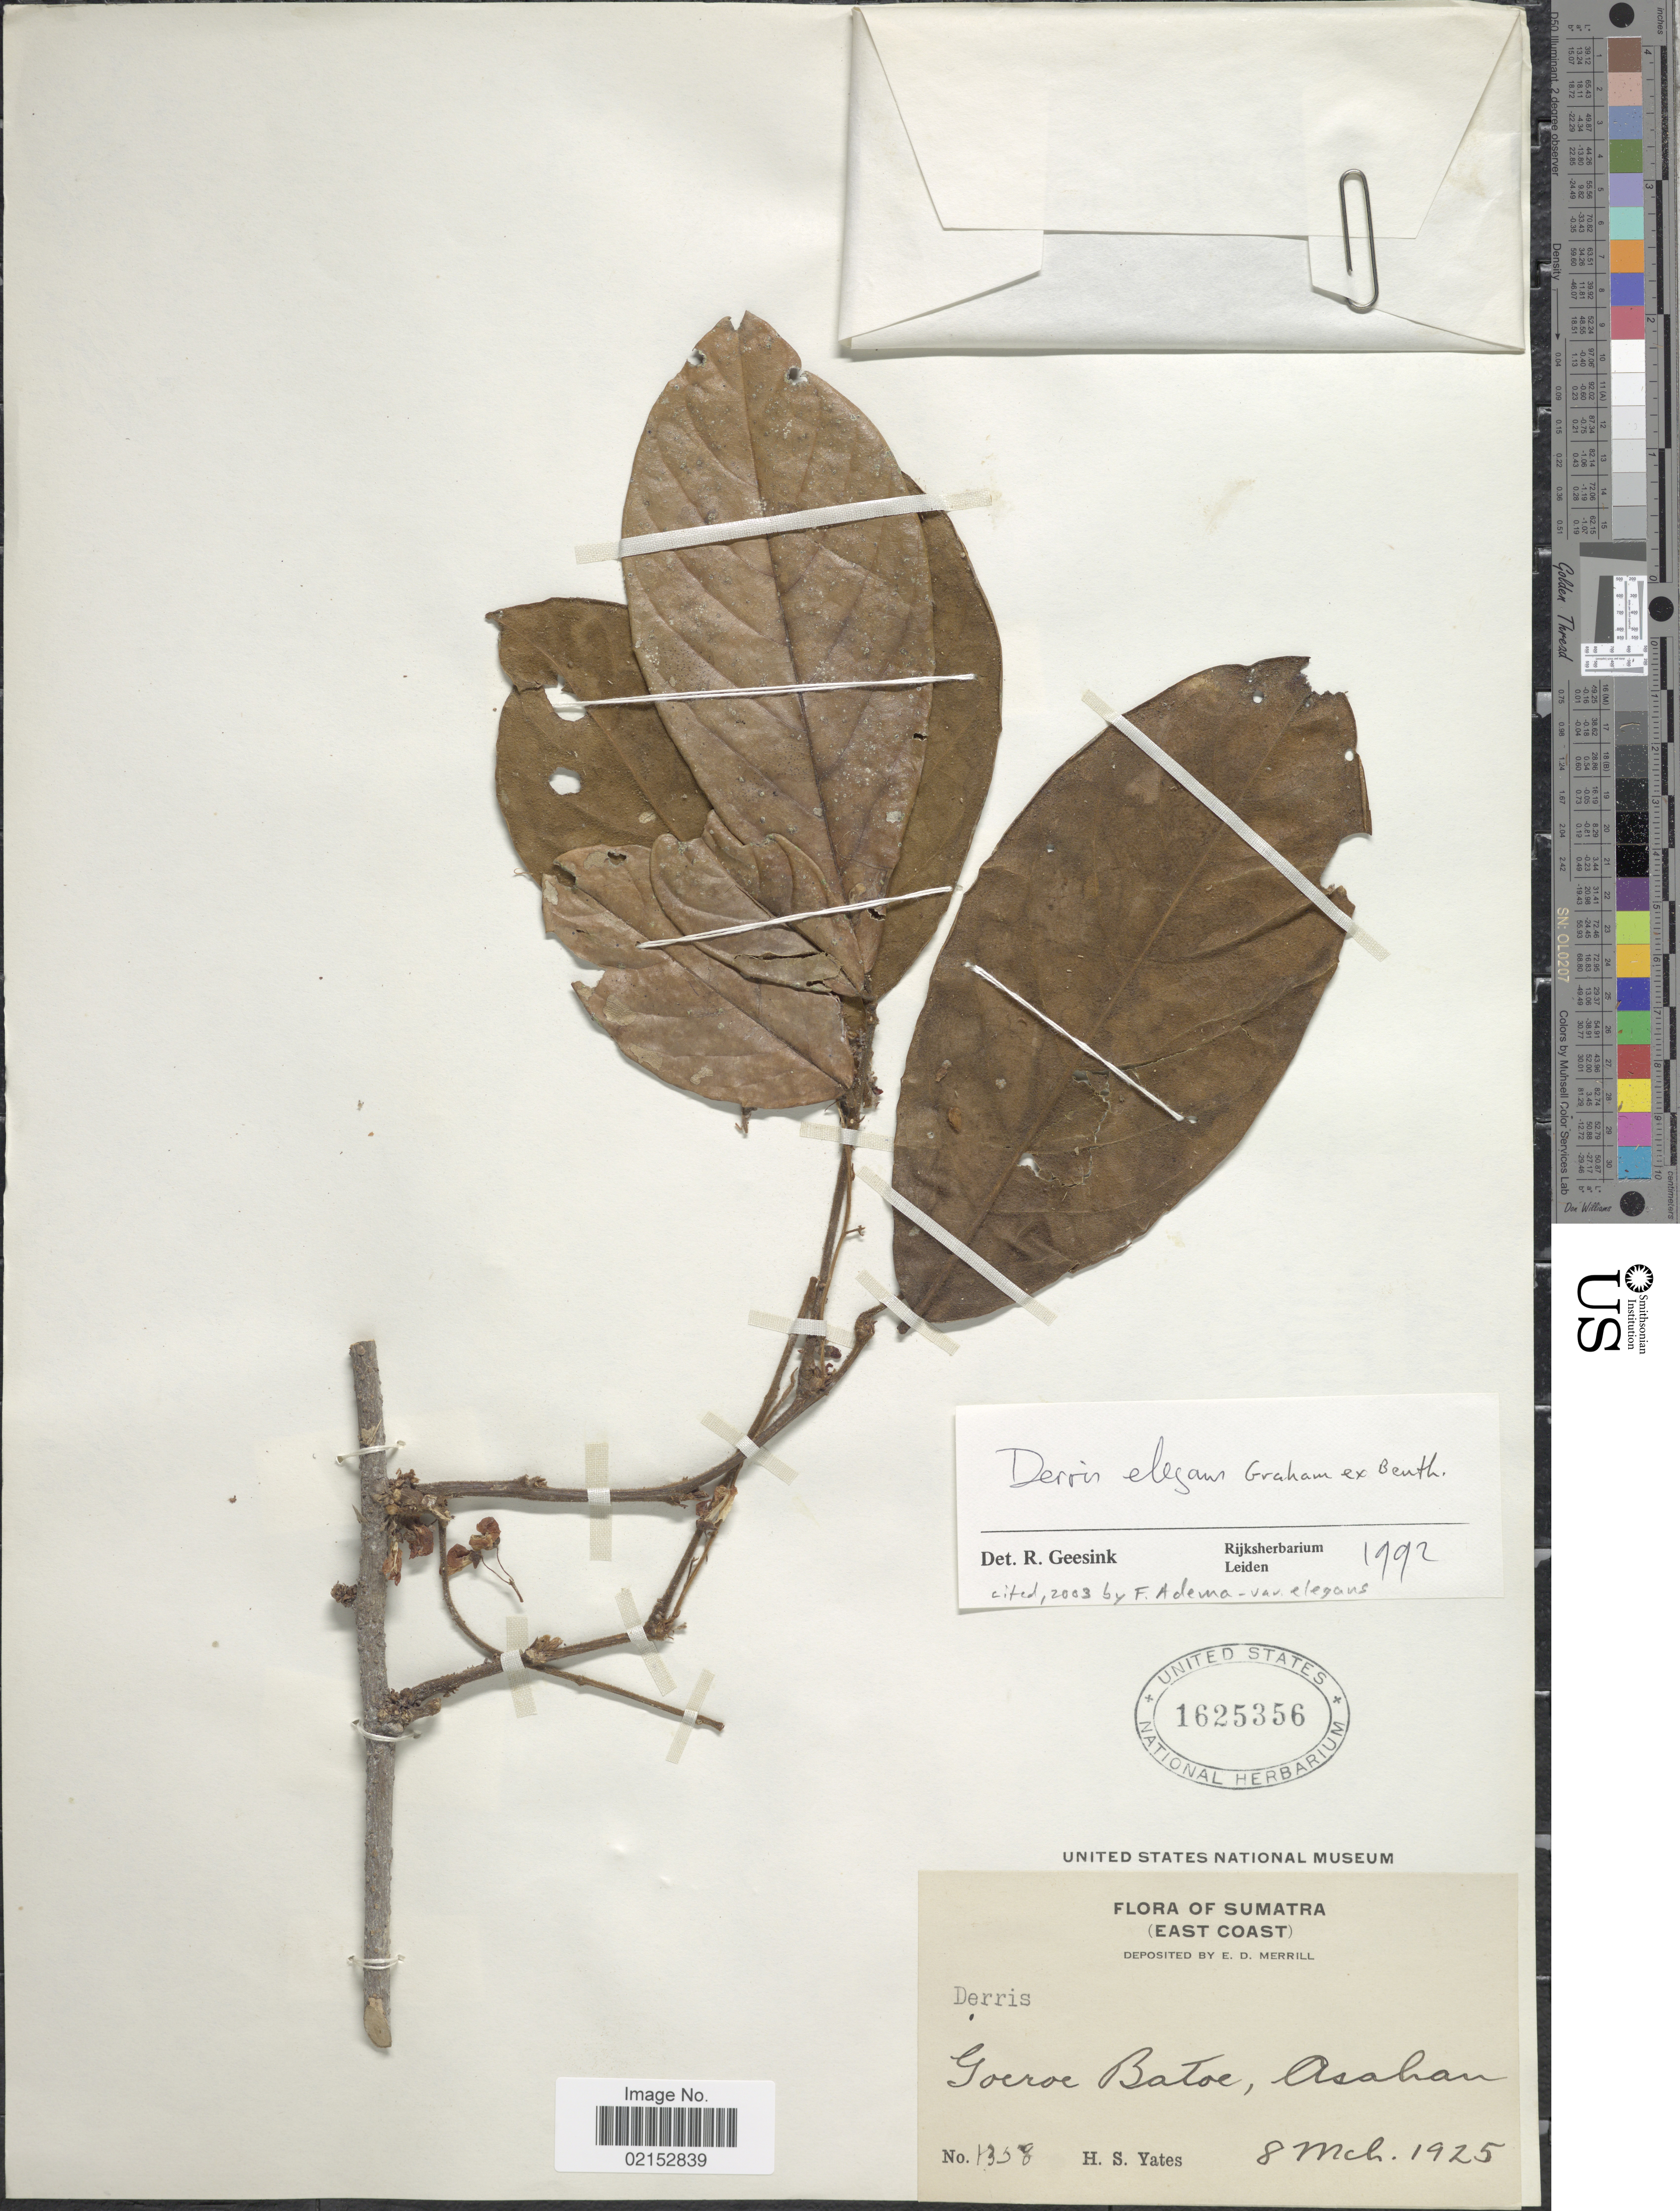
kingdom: Plantae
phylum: Tracheophyta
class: Magnoliopsida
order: Fabales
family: Fabaceae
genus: Derris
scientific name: Derris elegans var. elegans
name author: Benth.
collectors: H. S. Yates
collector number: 1358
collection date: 1925-03-08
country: Indonesia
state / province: Sumatra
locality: East Coast, Goeroe Batoe, Osahan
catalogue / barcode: US 1625356